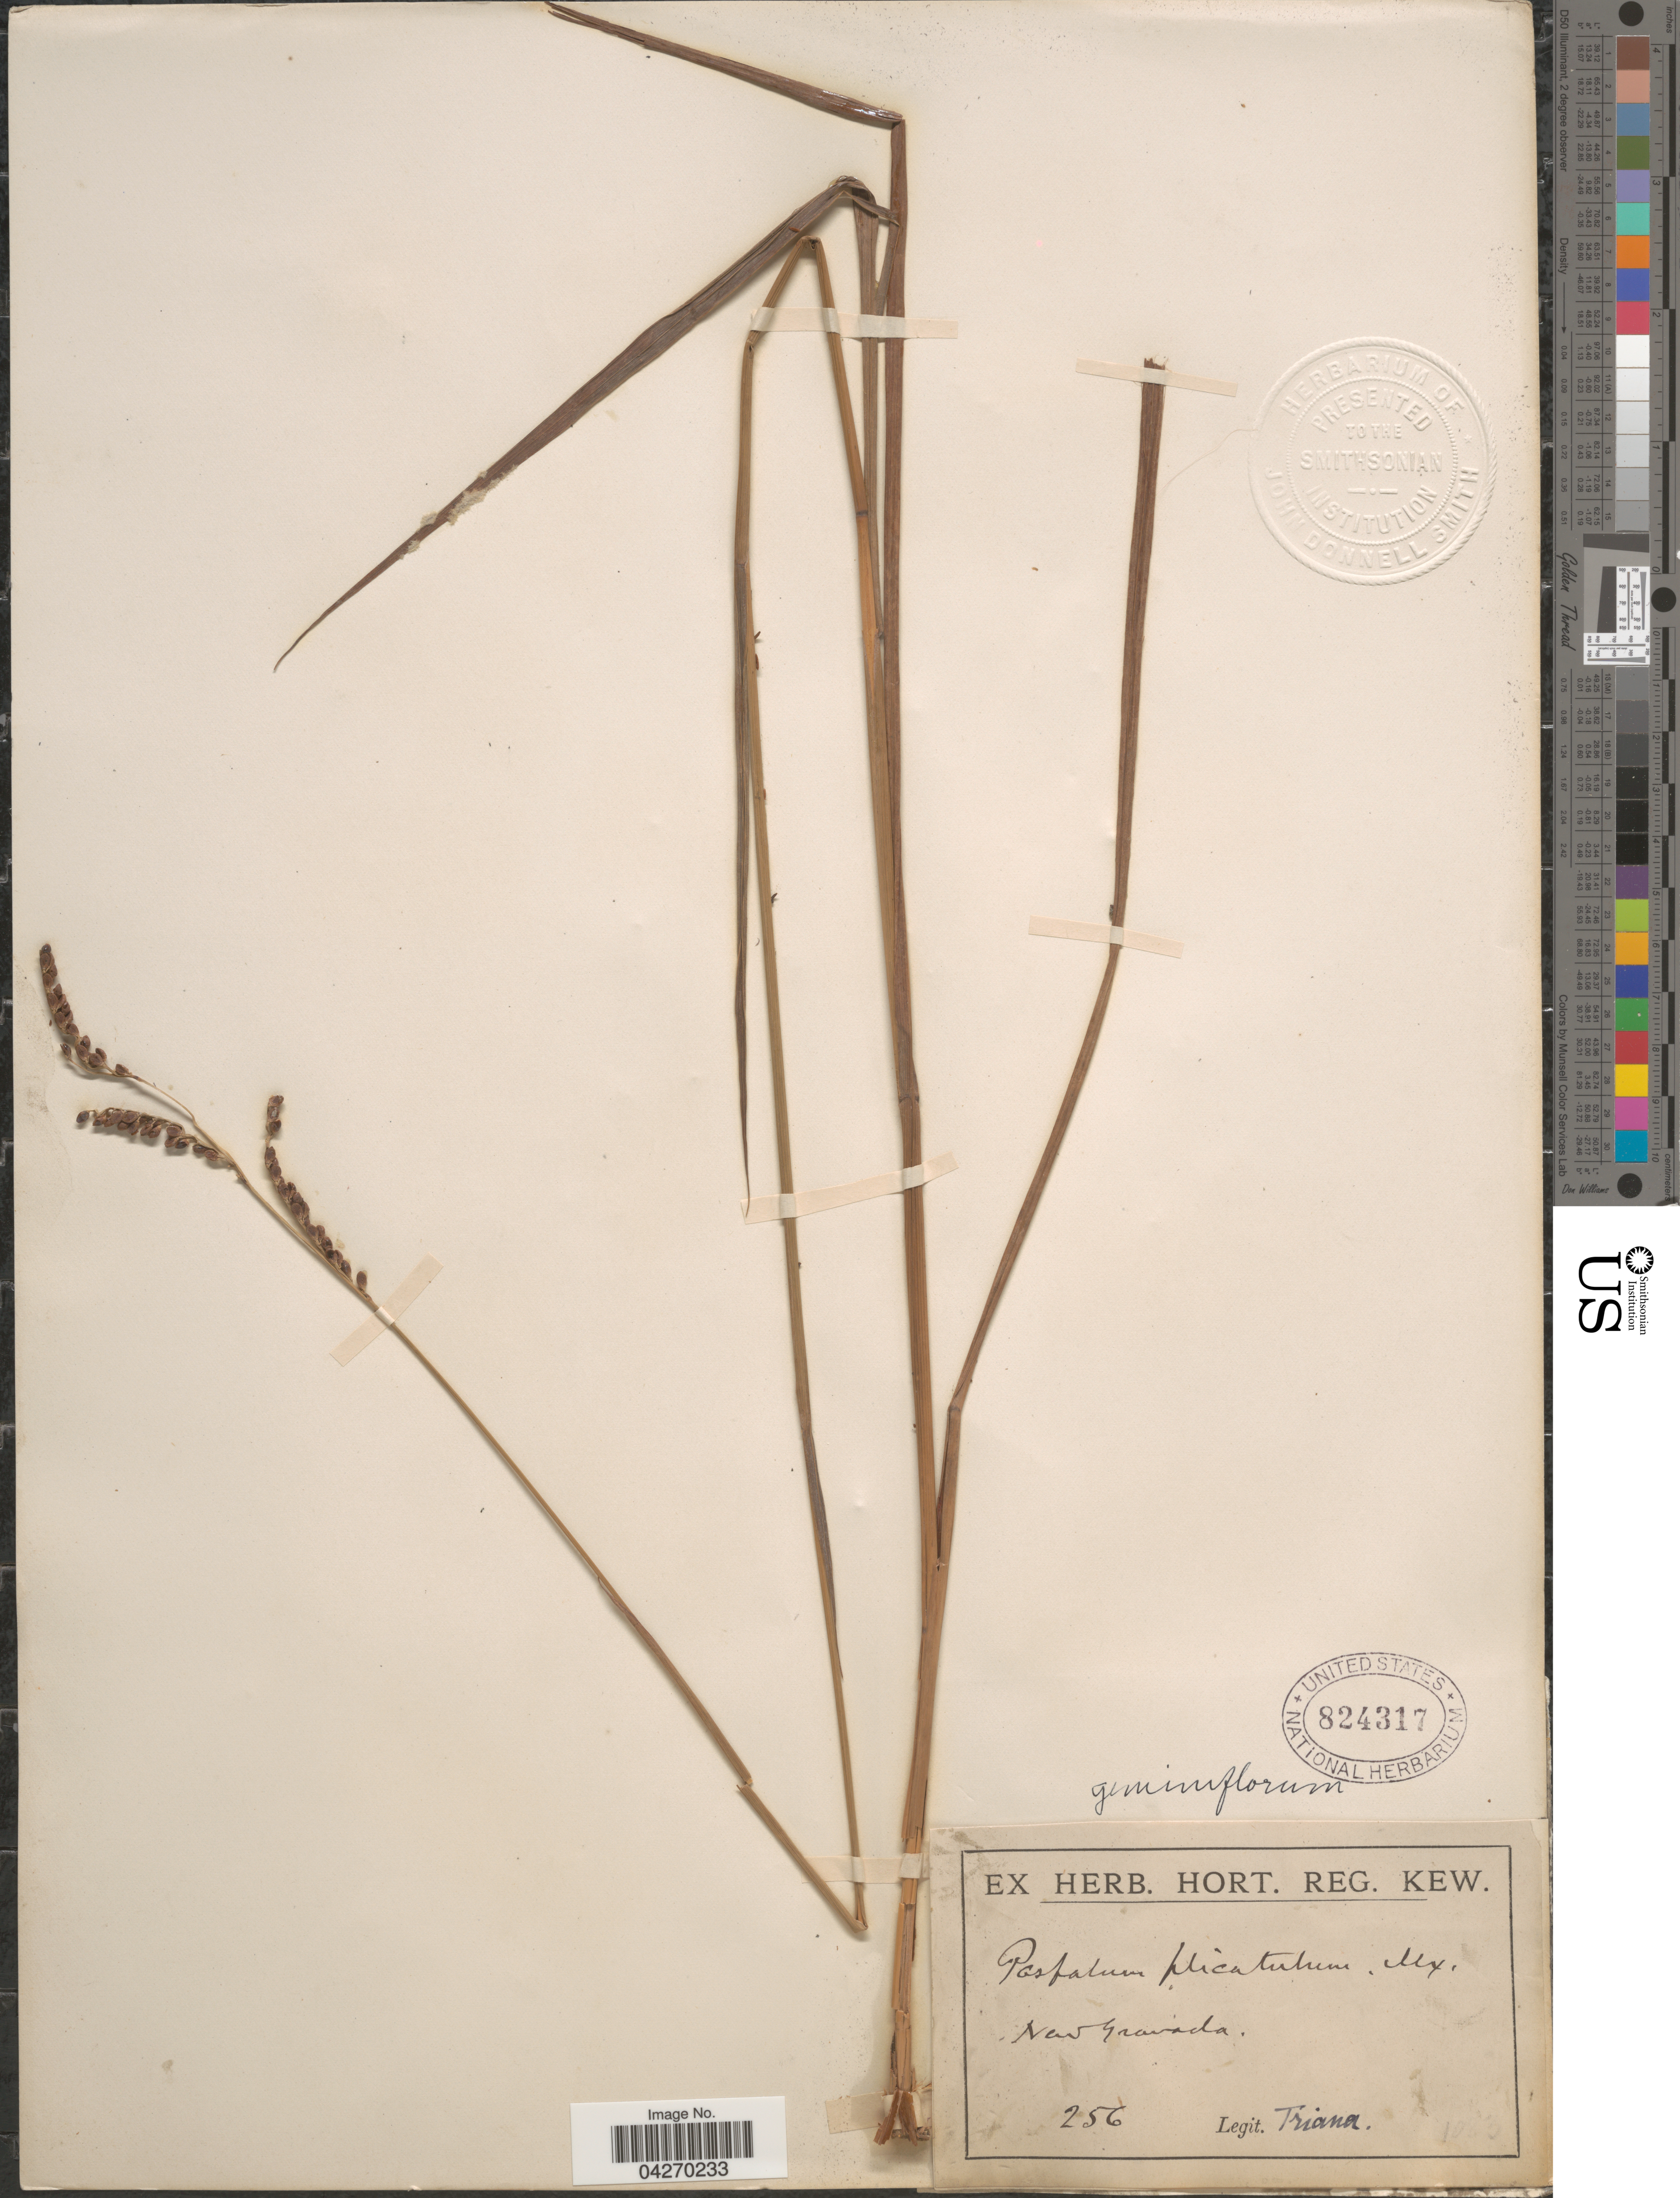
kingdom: Plantae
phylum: Tracheophyta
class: Liliopsida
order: Poales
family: Poaceae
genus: Paspalum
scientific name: Paspalum geminiflorum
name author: Steud.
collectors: Triana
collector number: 256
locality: New Granada.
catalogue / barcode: US 824317